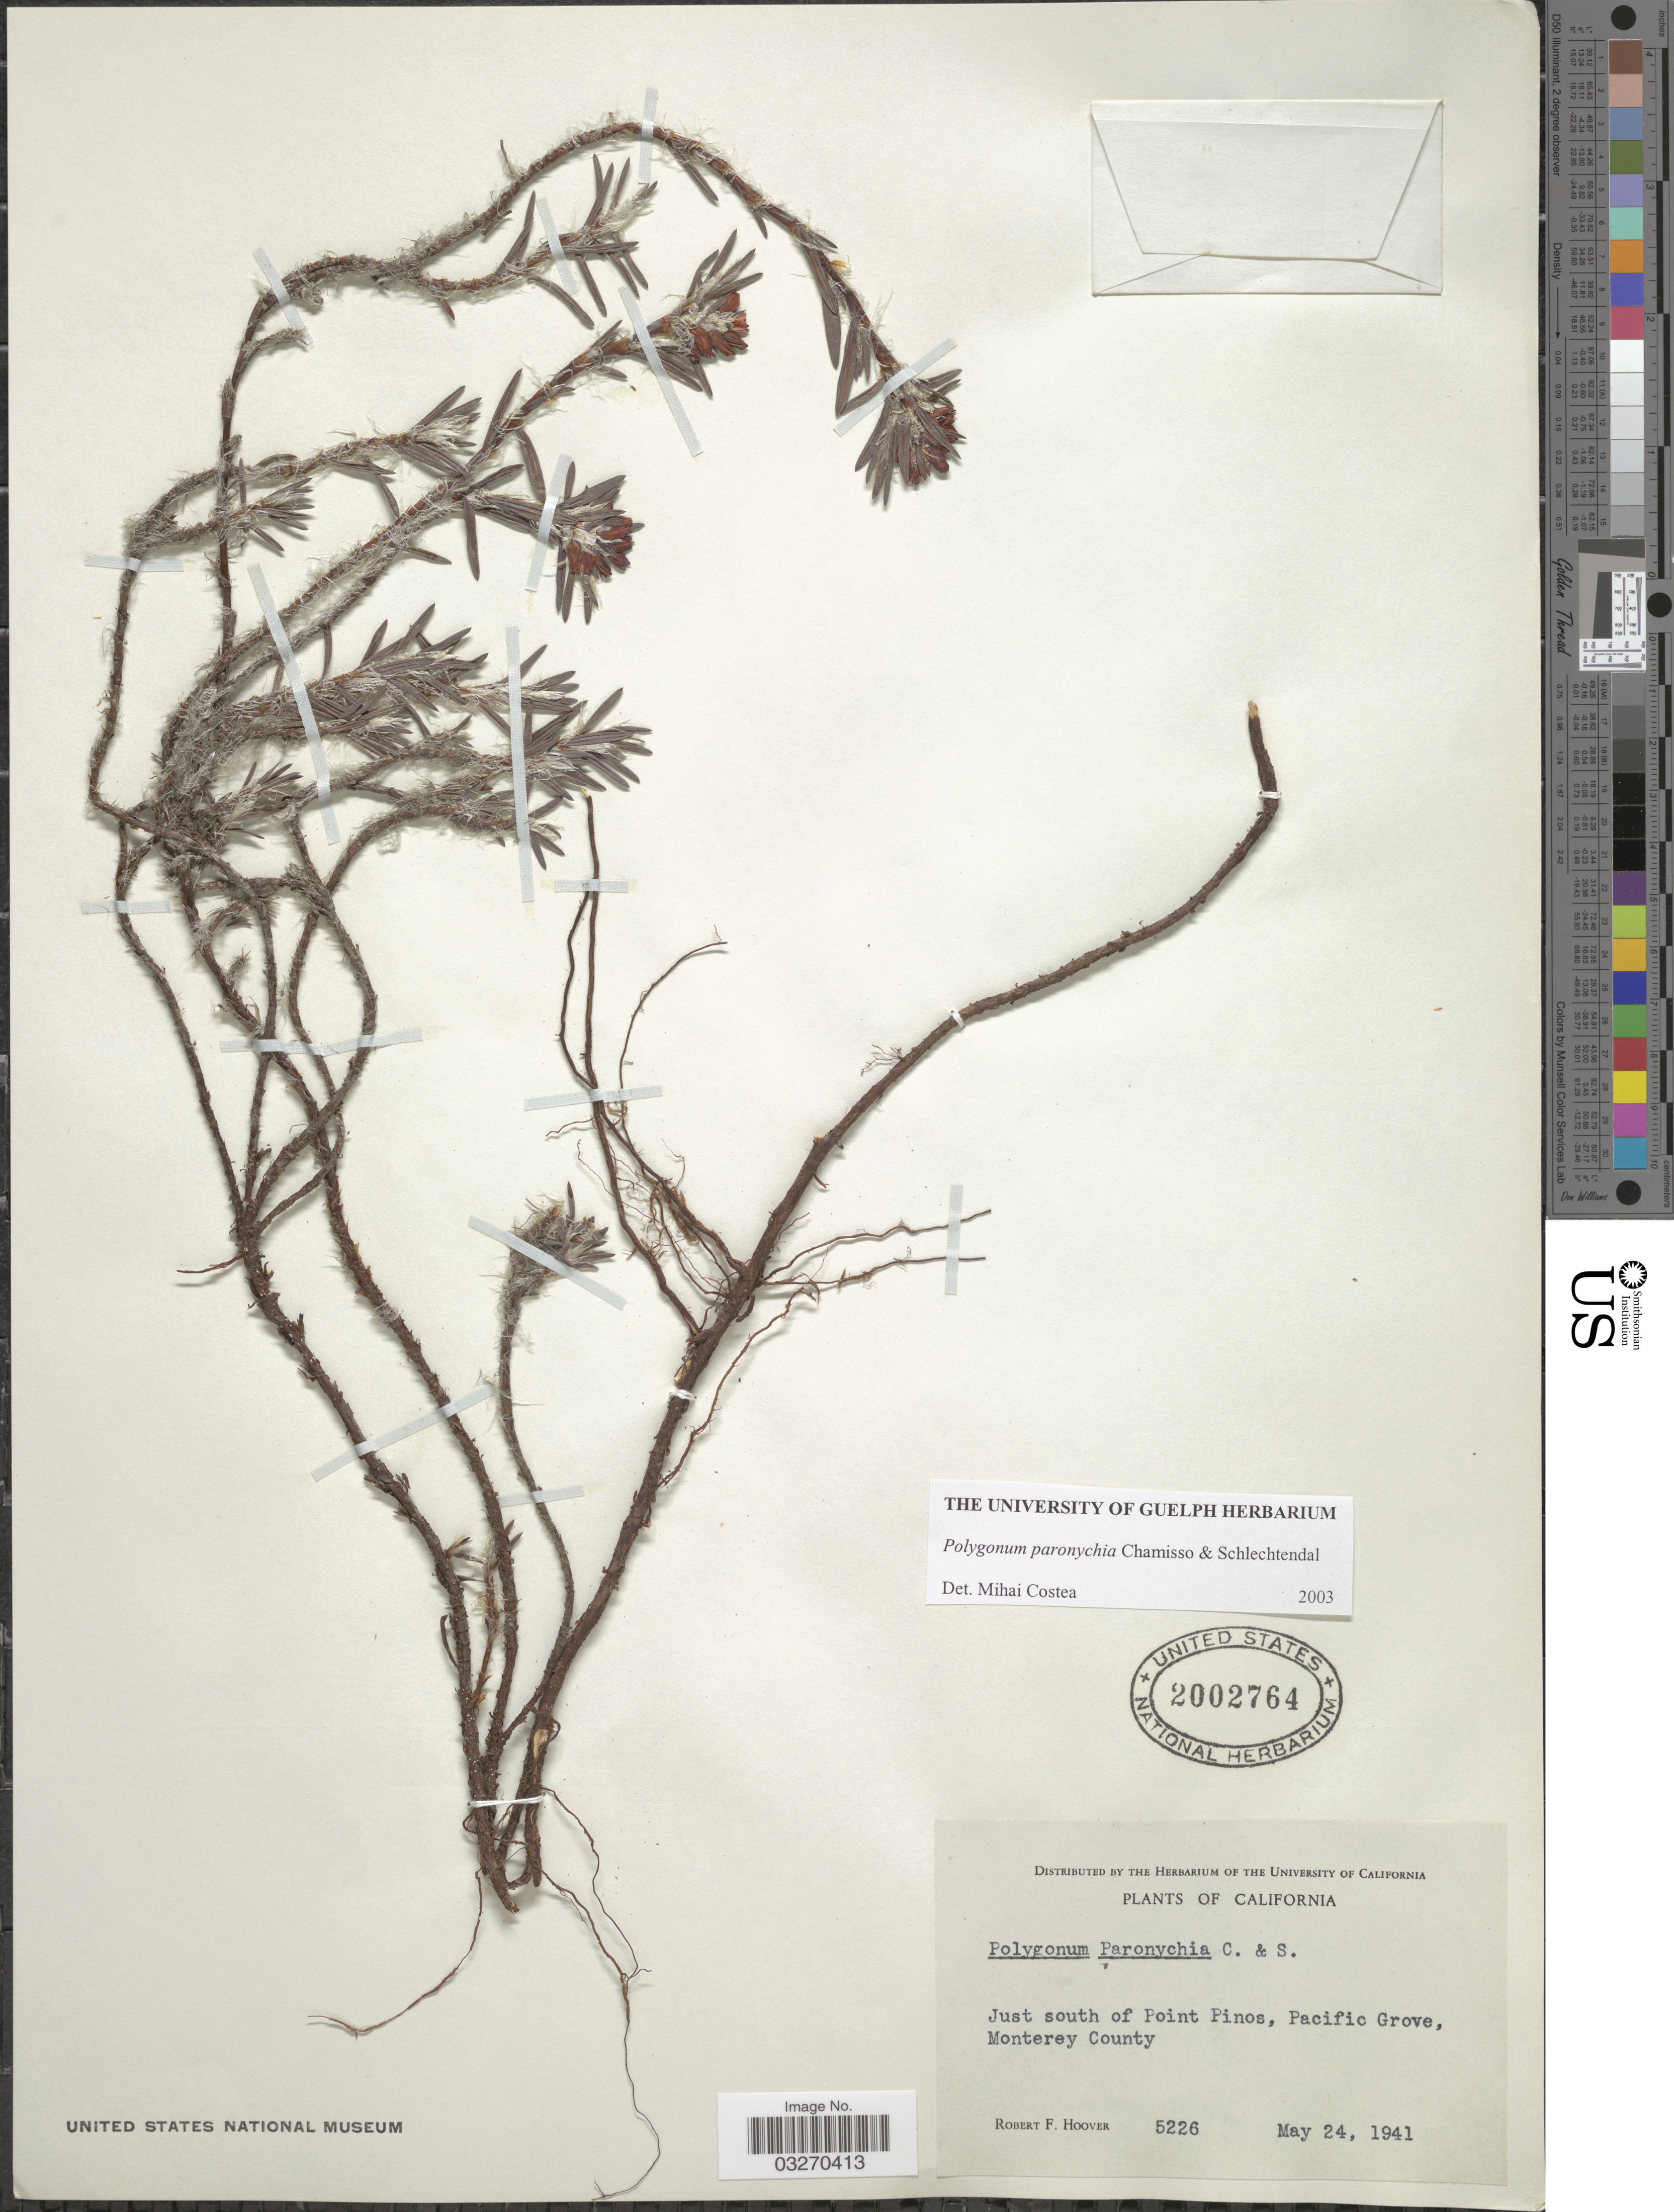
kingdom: Plantae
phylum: Tracheophyta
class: Magnoliopsida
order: Caryophyllales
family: Polygonaceae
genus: Polygonum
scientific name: Polygonum paronychia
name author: Cham. & Schltdl.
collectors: R. F. Hoover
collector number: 5226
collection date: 1941-05-24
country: United States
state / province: California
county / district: Monterey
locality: Just south of Point Pinos, Pacific Grove, Monterey county.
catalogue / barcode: US 2002764